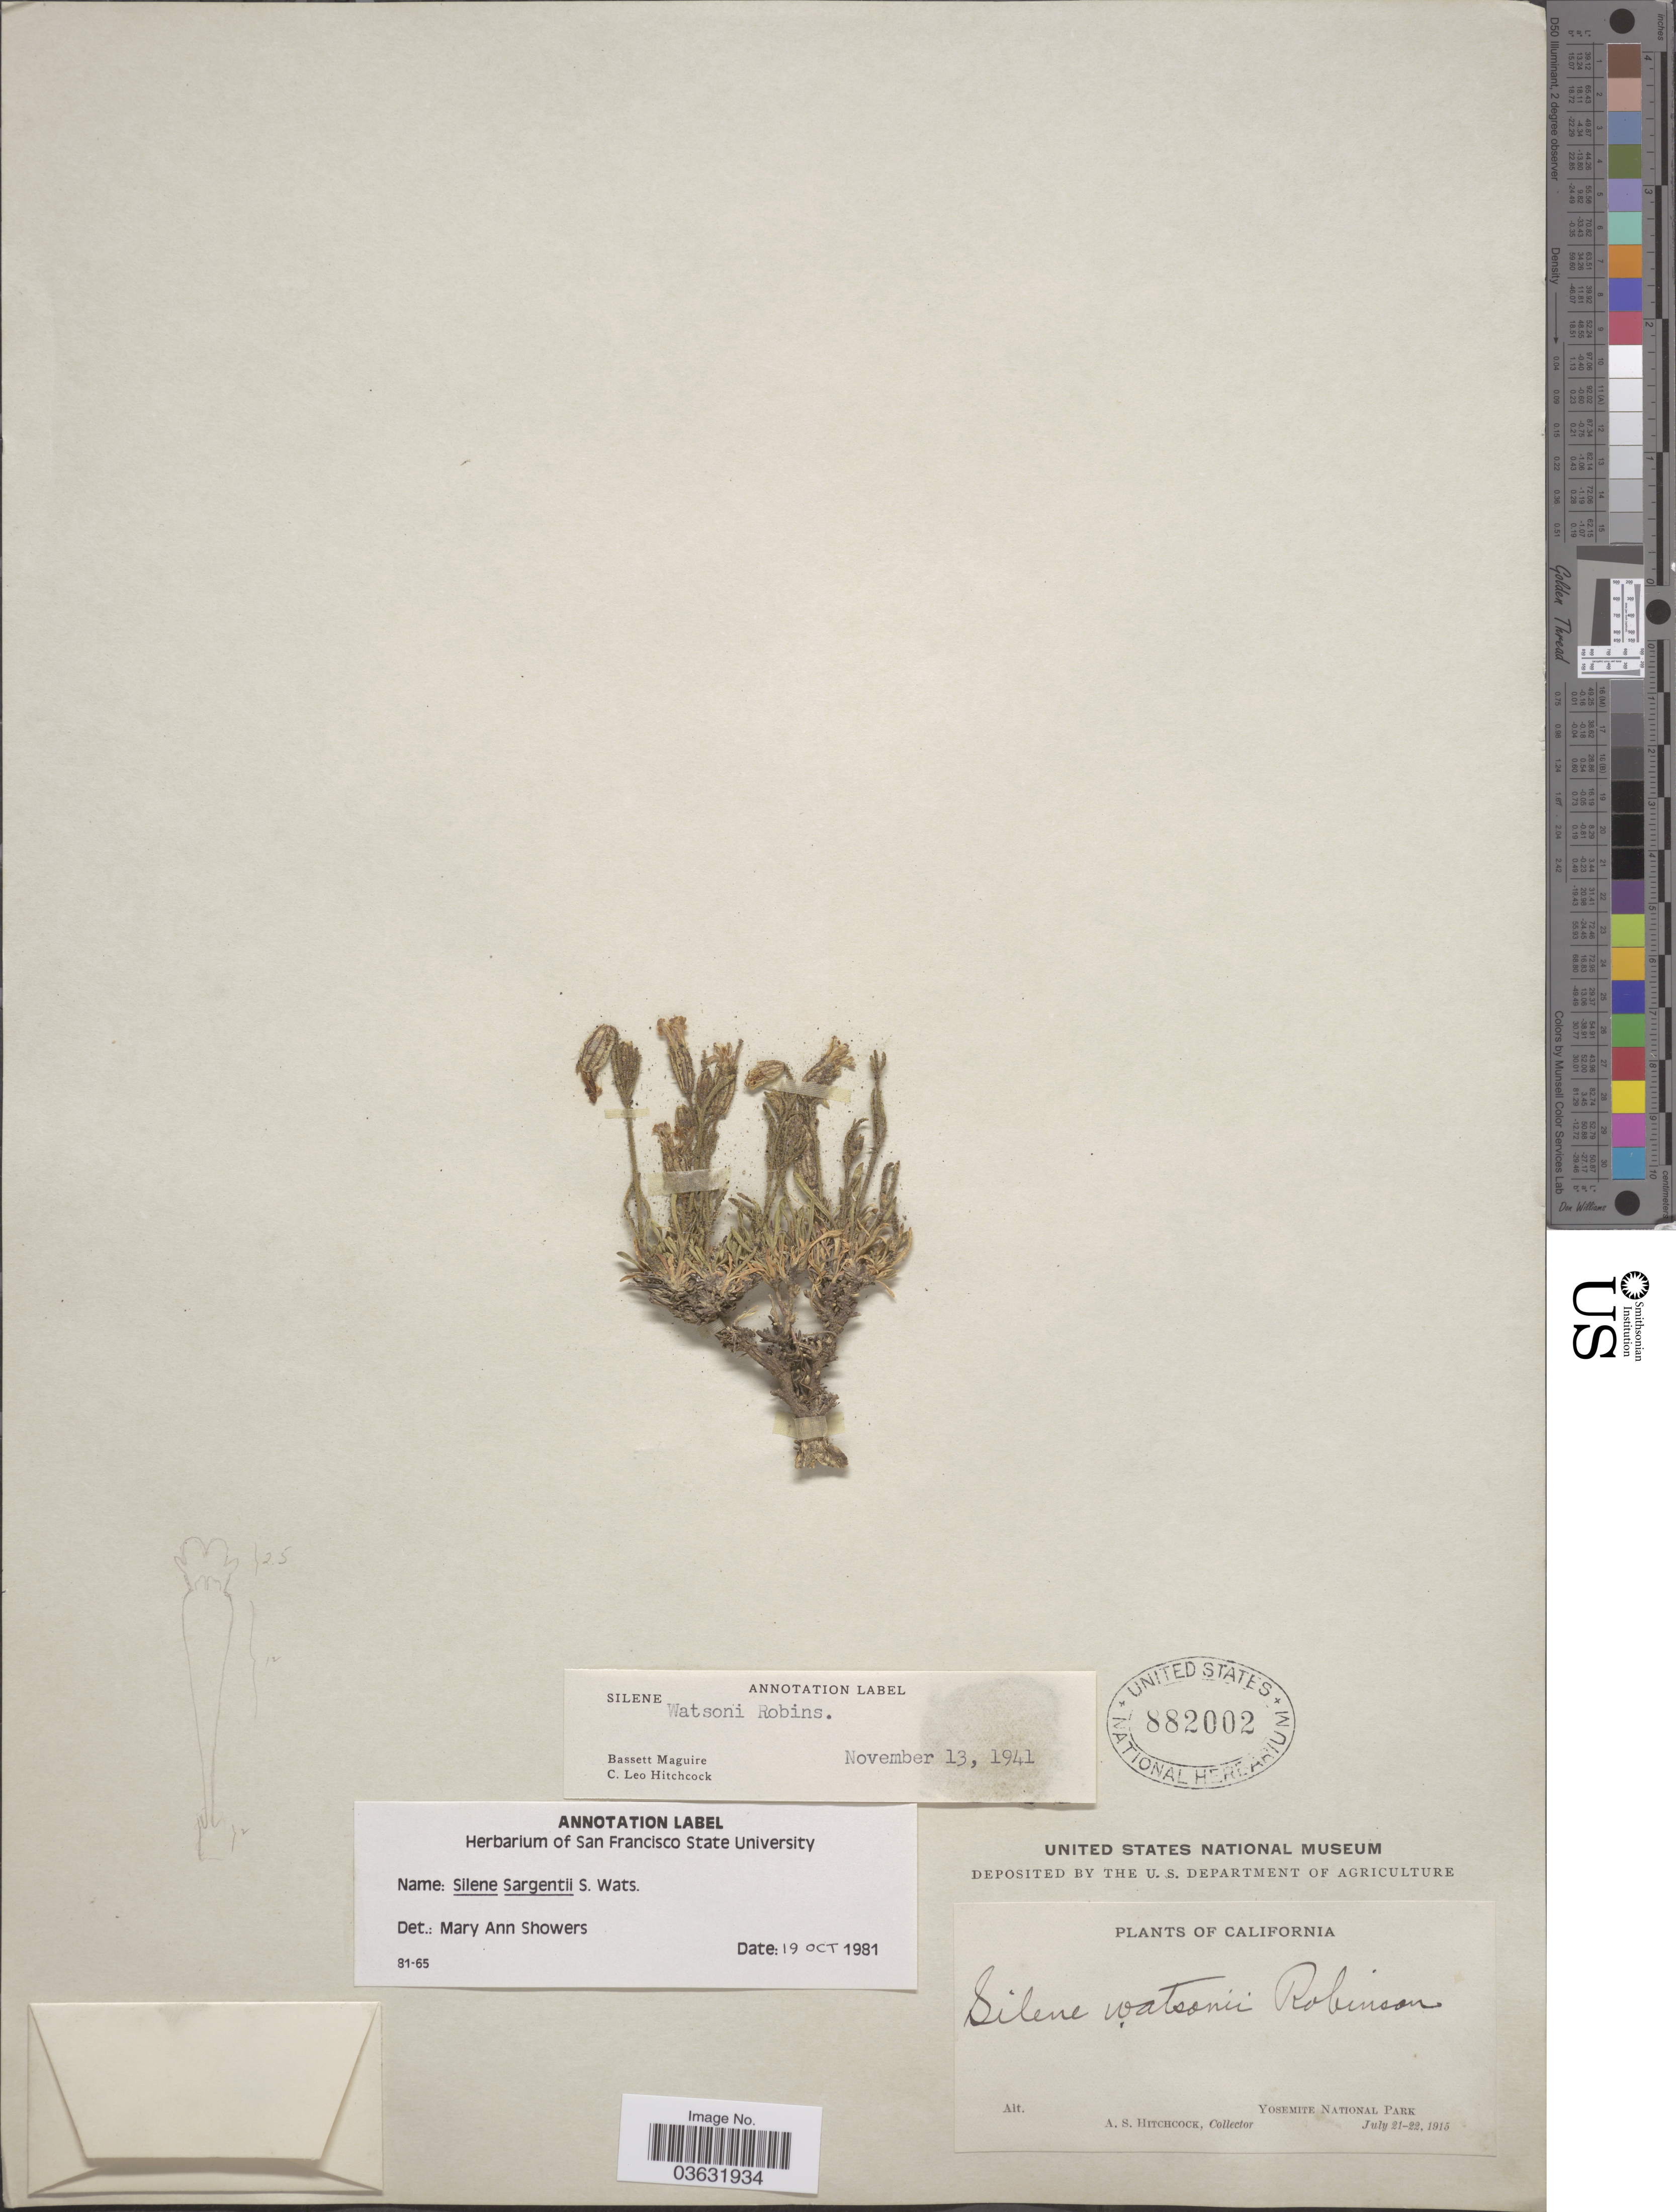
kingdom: Plantae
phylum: Tracheophyta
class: Magnoliopsida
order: Caryophyllales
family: Caryophyllaceae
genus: Silene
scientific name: Silene sargentii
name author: S. Watson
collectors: A. S. Hitchcock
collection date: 1915-07-21/1915-07-22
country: United States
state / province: California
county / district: Mariposa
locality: Yosemite National Park.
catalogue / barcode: US 882002